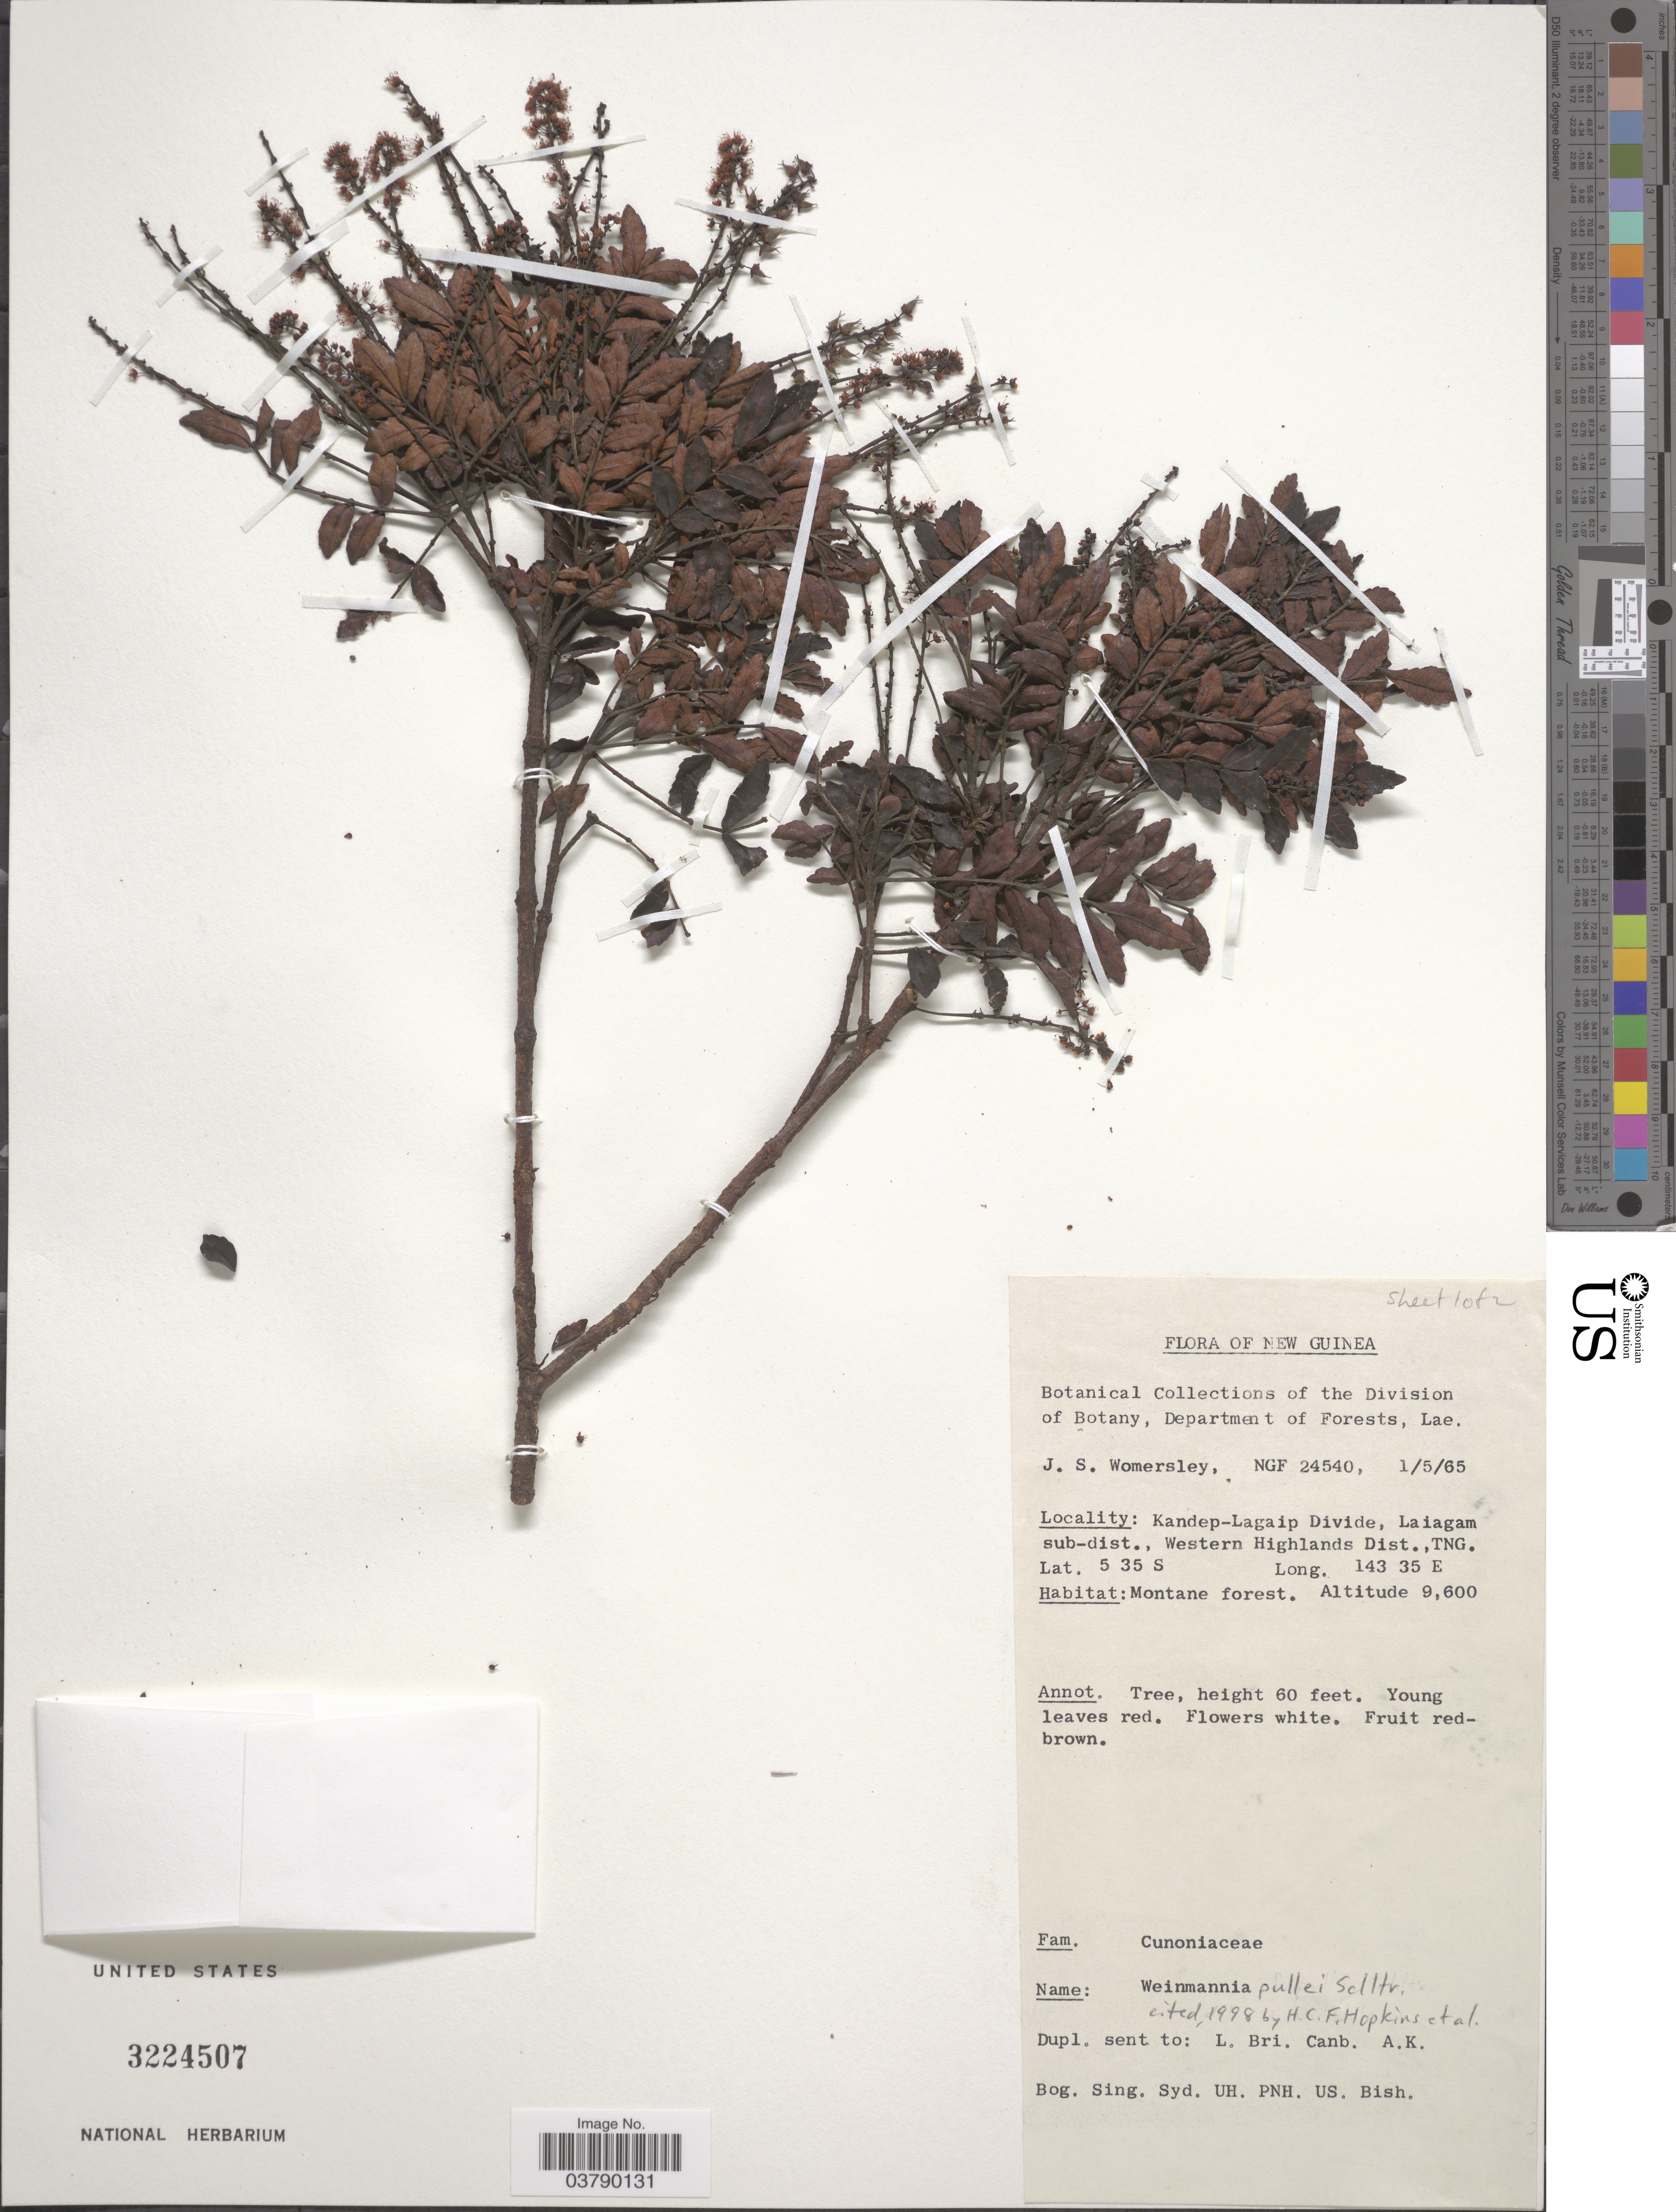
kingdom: Plantae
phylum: Tracheophyta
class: Magnoliopsida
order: Oxalidales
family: Cunoniaceae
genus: Pterophylla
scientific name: Pterophylla pullei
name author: (Schltr.) Pillon & H.C. Hopkins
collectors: J. S. Womersley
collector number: NGF 24540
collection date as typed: Transcribed d/m/y: 1/5/65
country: Papua New Guinea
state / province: Western Highlands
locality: New Guinea. Kandep-Lagaip Divide, Laiagam sub-dist., Western Highlands Dist., TNG.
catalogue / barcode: US 3224507